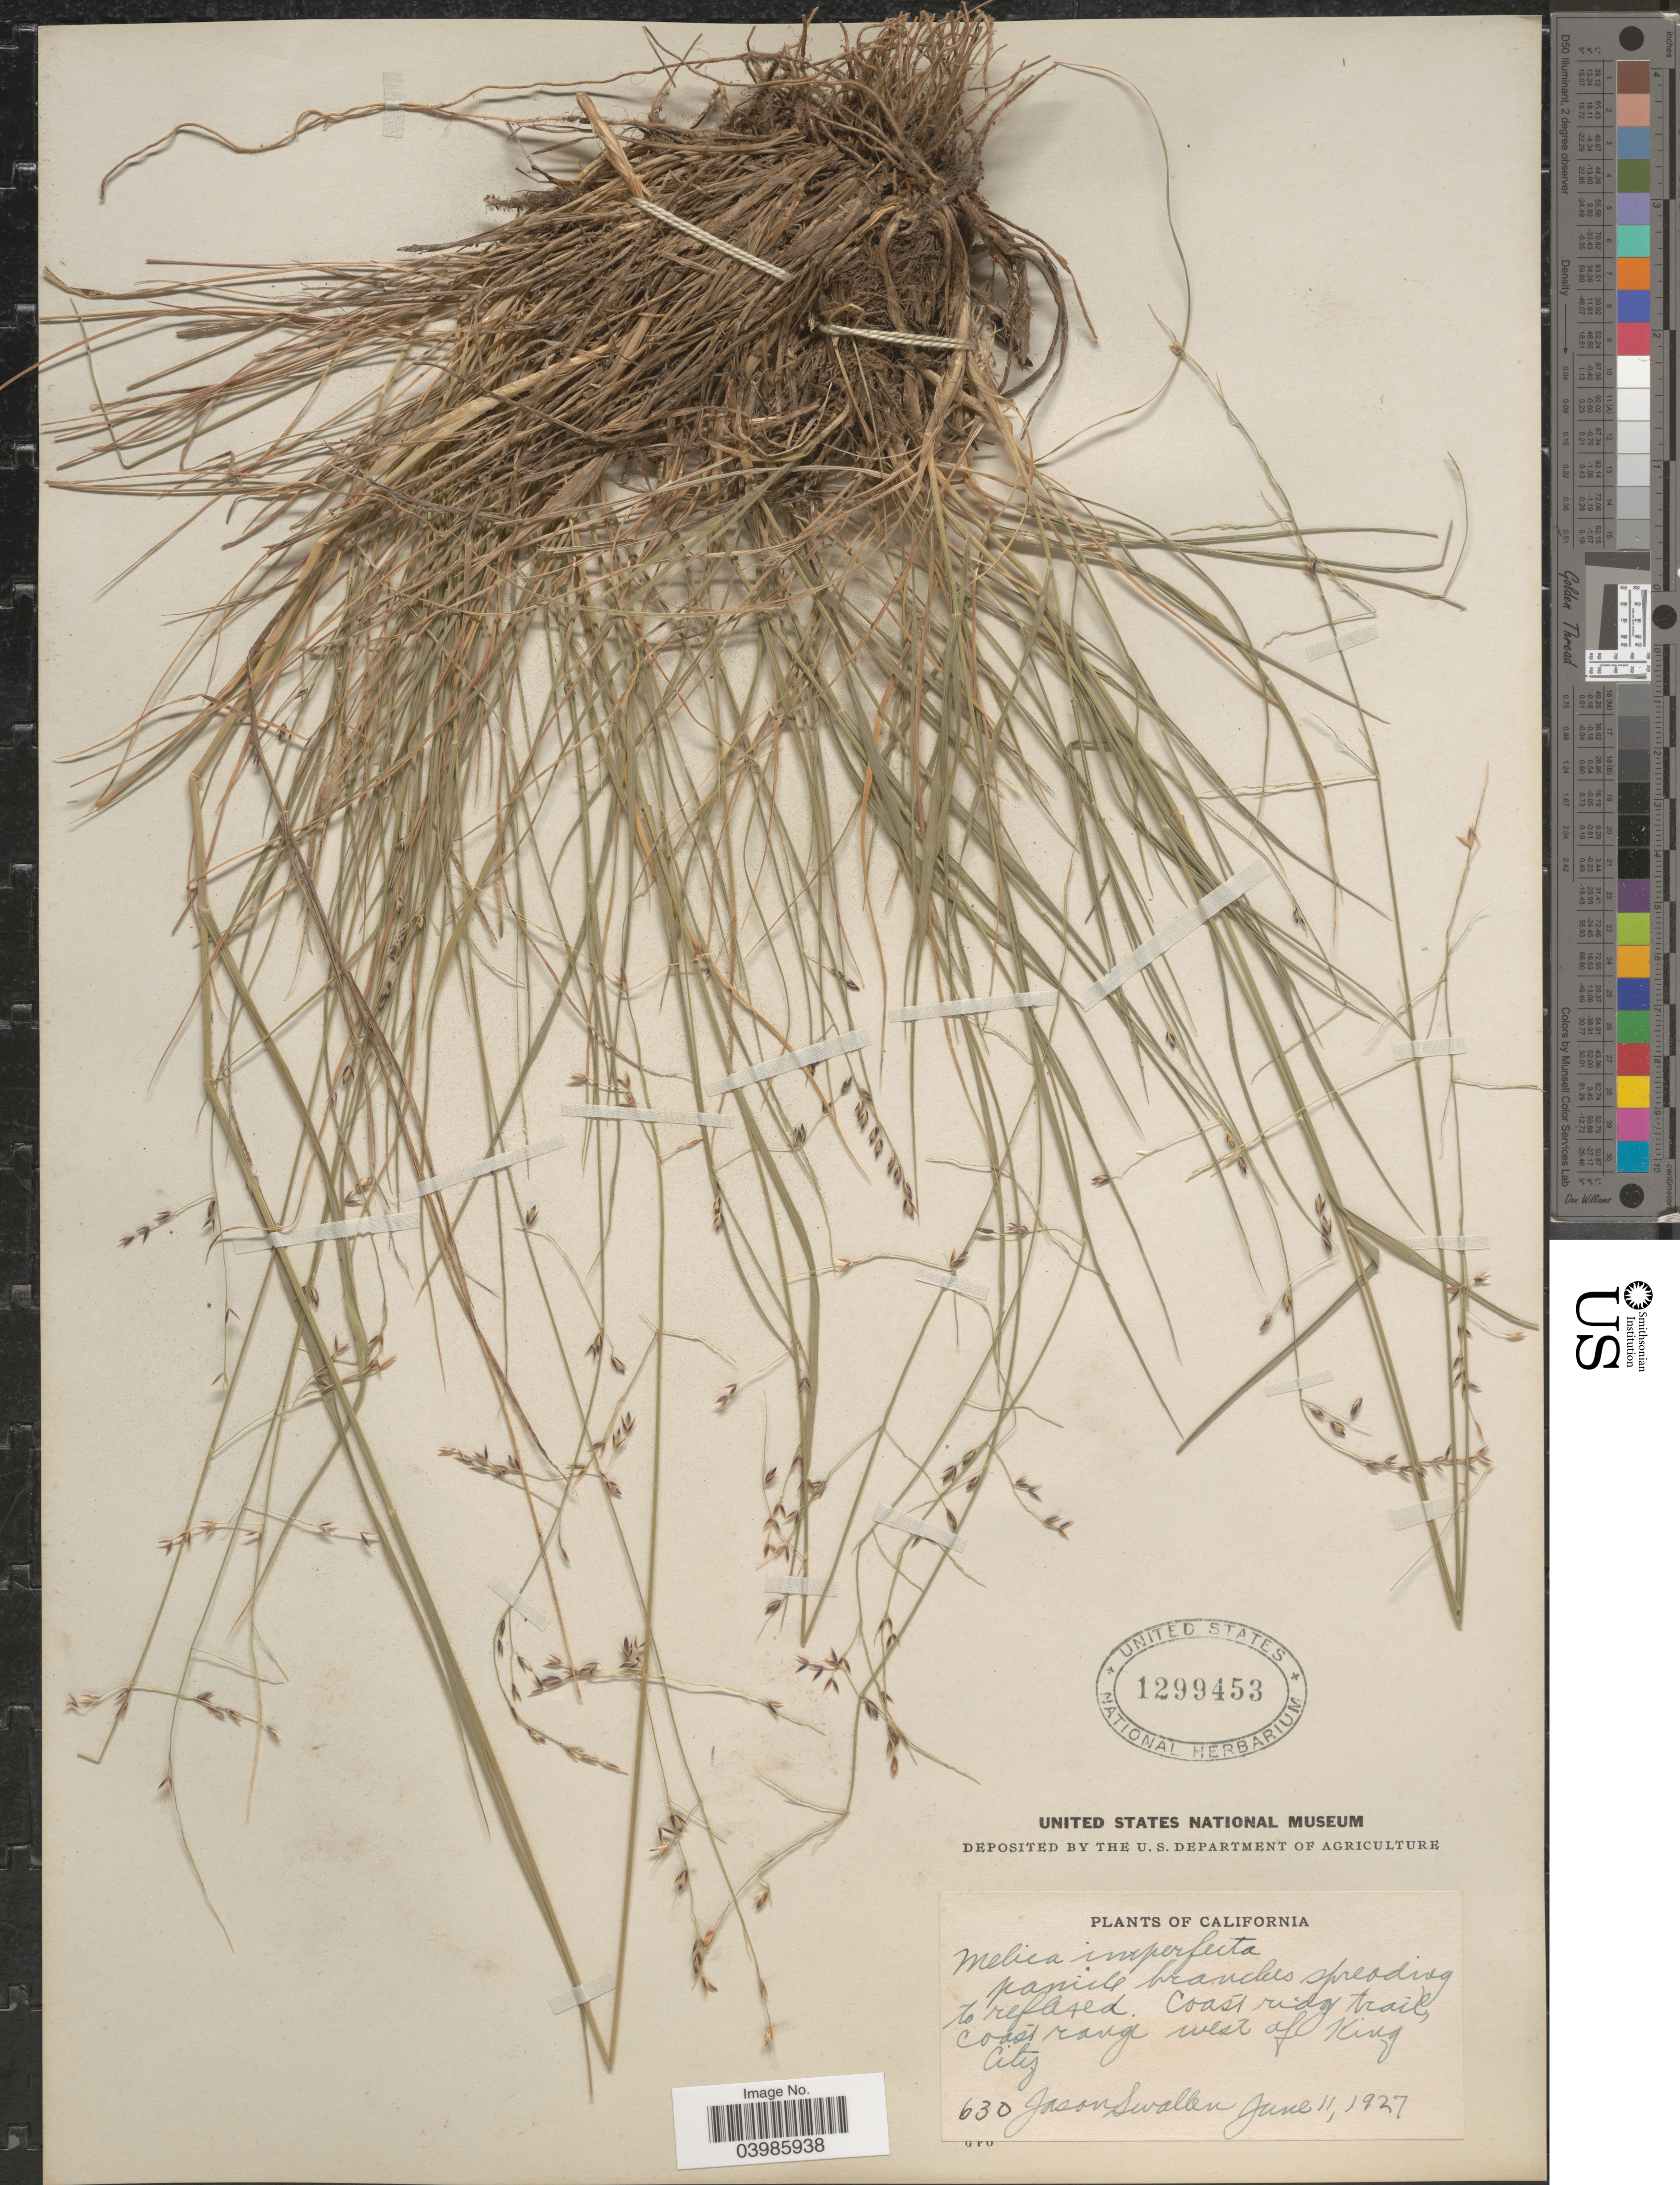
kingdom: Plantae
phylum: Tracheophyta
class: Liliopsida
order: Poales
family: Poaceae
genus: Melica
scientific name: Melica imperfecta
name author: Trin.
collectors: J. R. Swallen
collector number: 630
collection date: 1927-06-11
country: United States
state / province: California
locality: Coast ridg trail, coast range west of King City.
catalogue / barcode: US 1299453